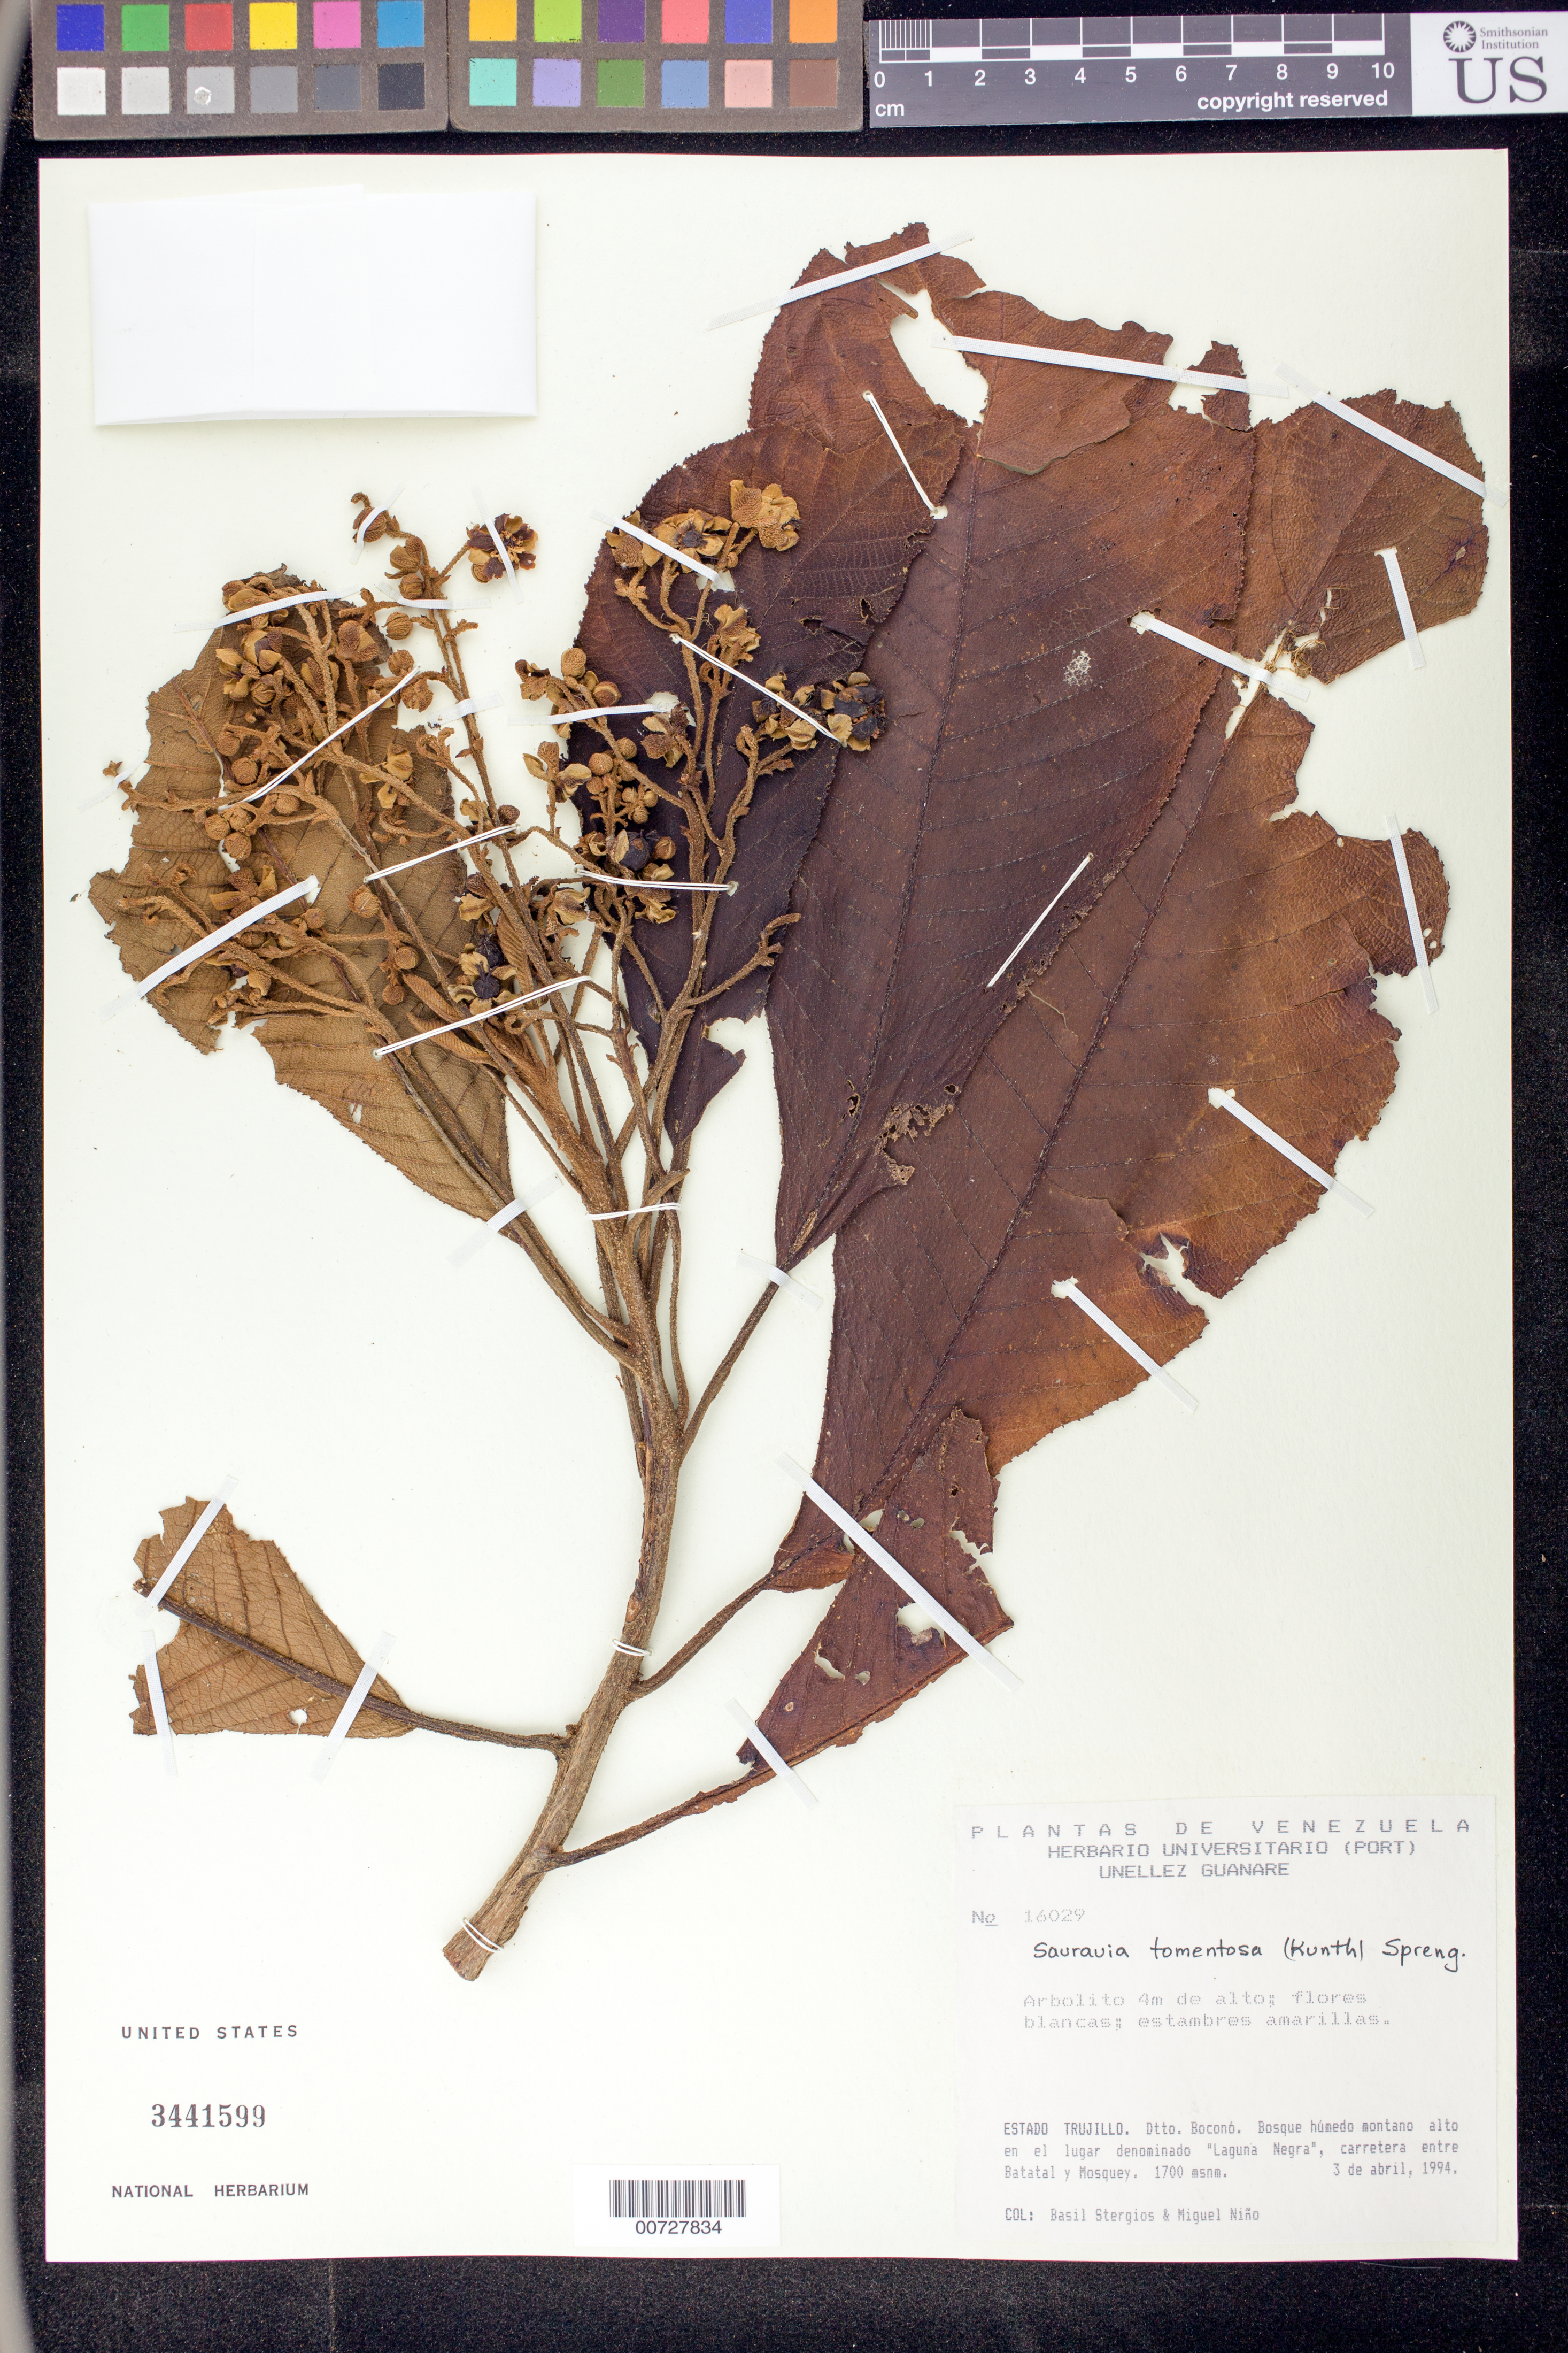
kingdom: Plantae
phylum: Tracheophyta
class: Magnoliopsida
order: Ericales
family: Actinidiaceae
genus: Saurauia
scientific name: Saurauia tomentosa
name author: (Kunth) Spreng.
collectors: B. G. Stergios & S. M. Niño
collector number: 16029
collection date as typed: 03 Apr 1994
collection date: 1994-04-03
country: Venezuela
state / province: Trujillo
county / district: Boconó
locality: Laguna Negra, carretera entre Batatal y Mosquey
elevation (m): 1700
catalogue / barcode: US 3441599